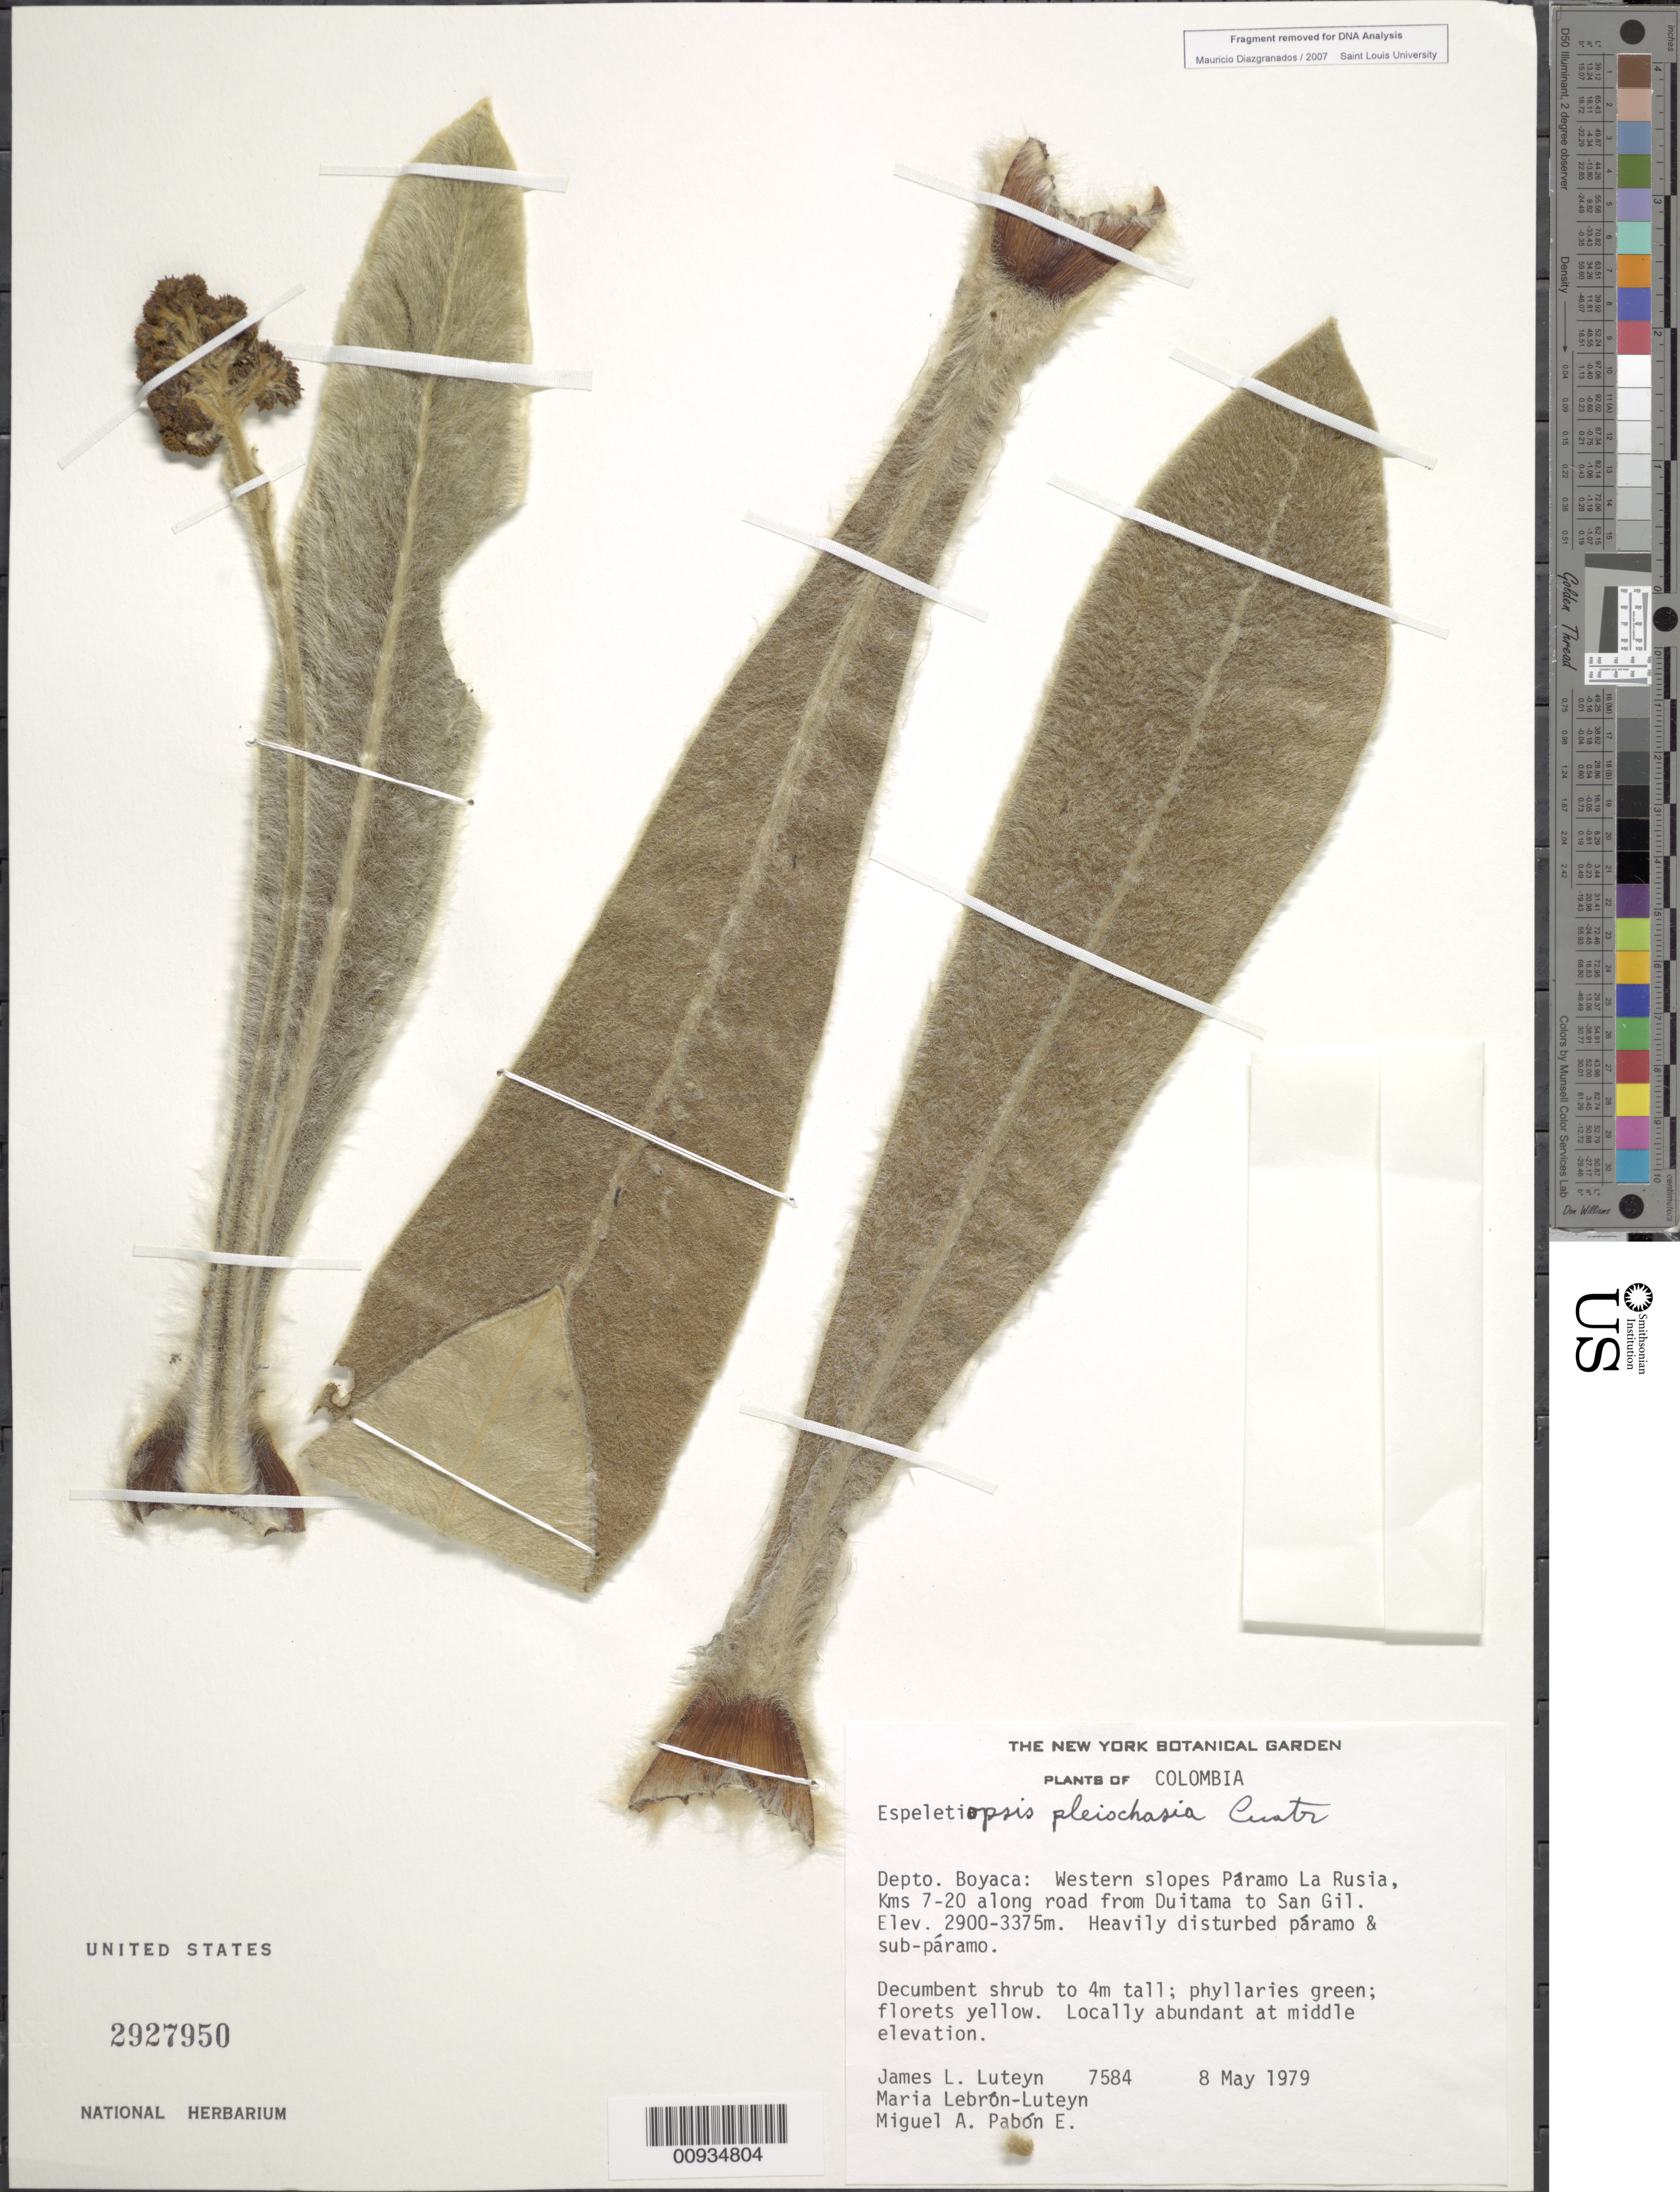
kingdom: Plantae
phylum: Tracheophyta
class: Magnoliopsida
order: Asterales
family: Asteraceae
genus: Espeletiopsis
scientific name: Espeletiopsis pleiochasia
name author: (Cuatrec.) Cuatrec.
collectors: J. L. Luteyn, M. L. Lebrón-Luteyn & M. A. Pabon E.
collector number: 7584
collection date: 1979-05-08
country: Colombia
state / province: Boyacá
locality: Western slopes Paramo La Rusia, Kms 7-20 along road from Duitama to San Gil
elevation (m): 2900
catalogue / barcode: US 2927950